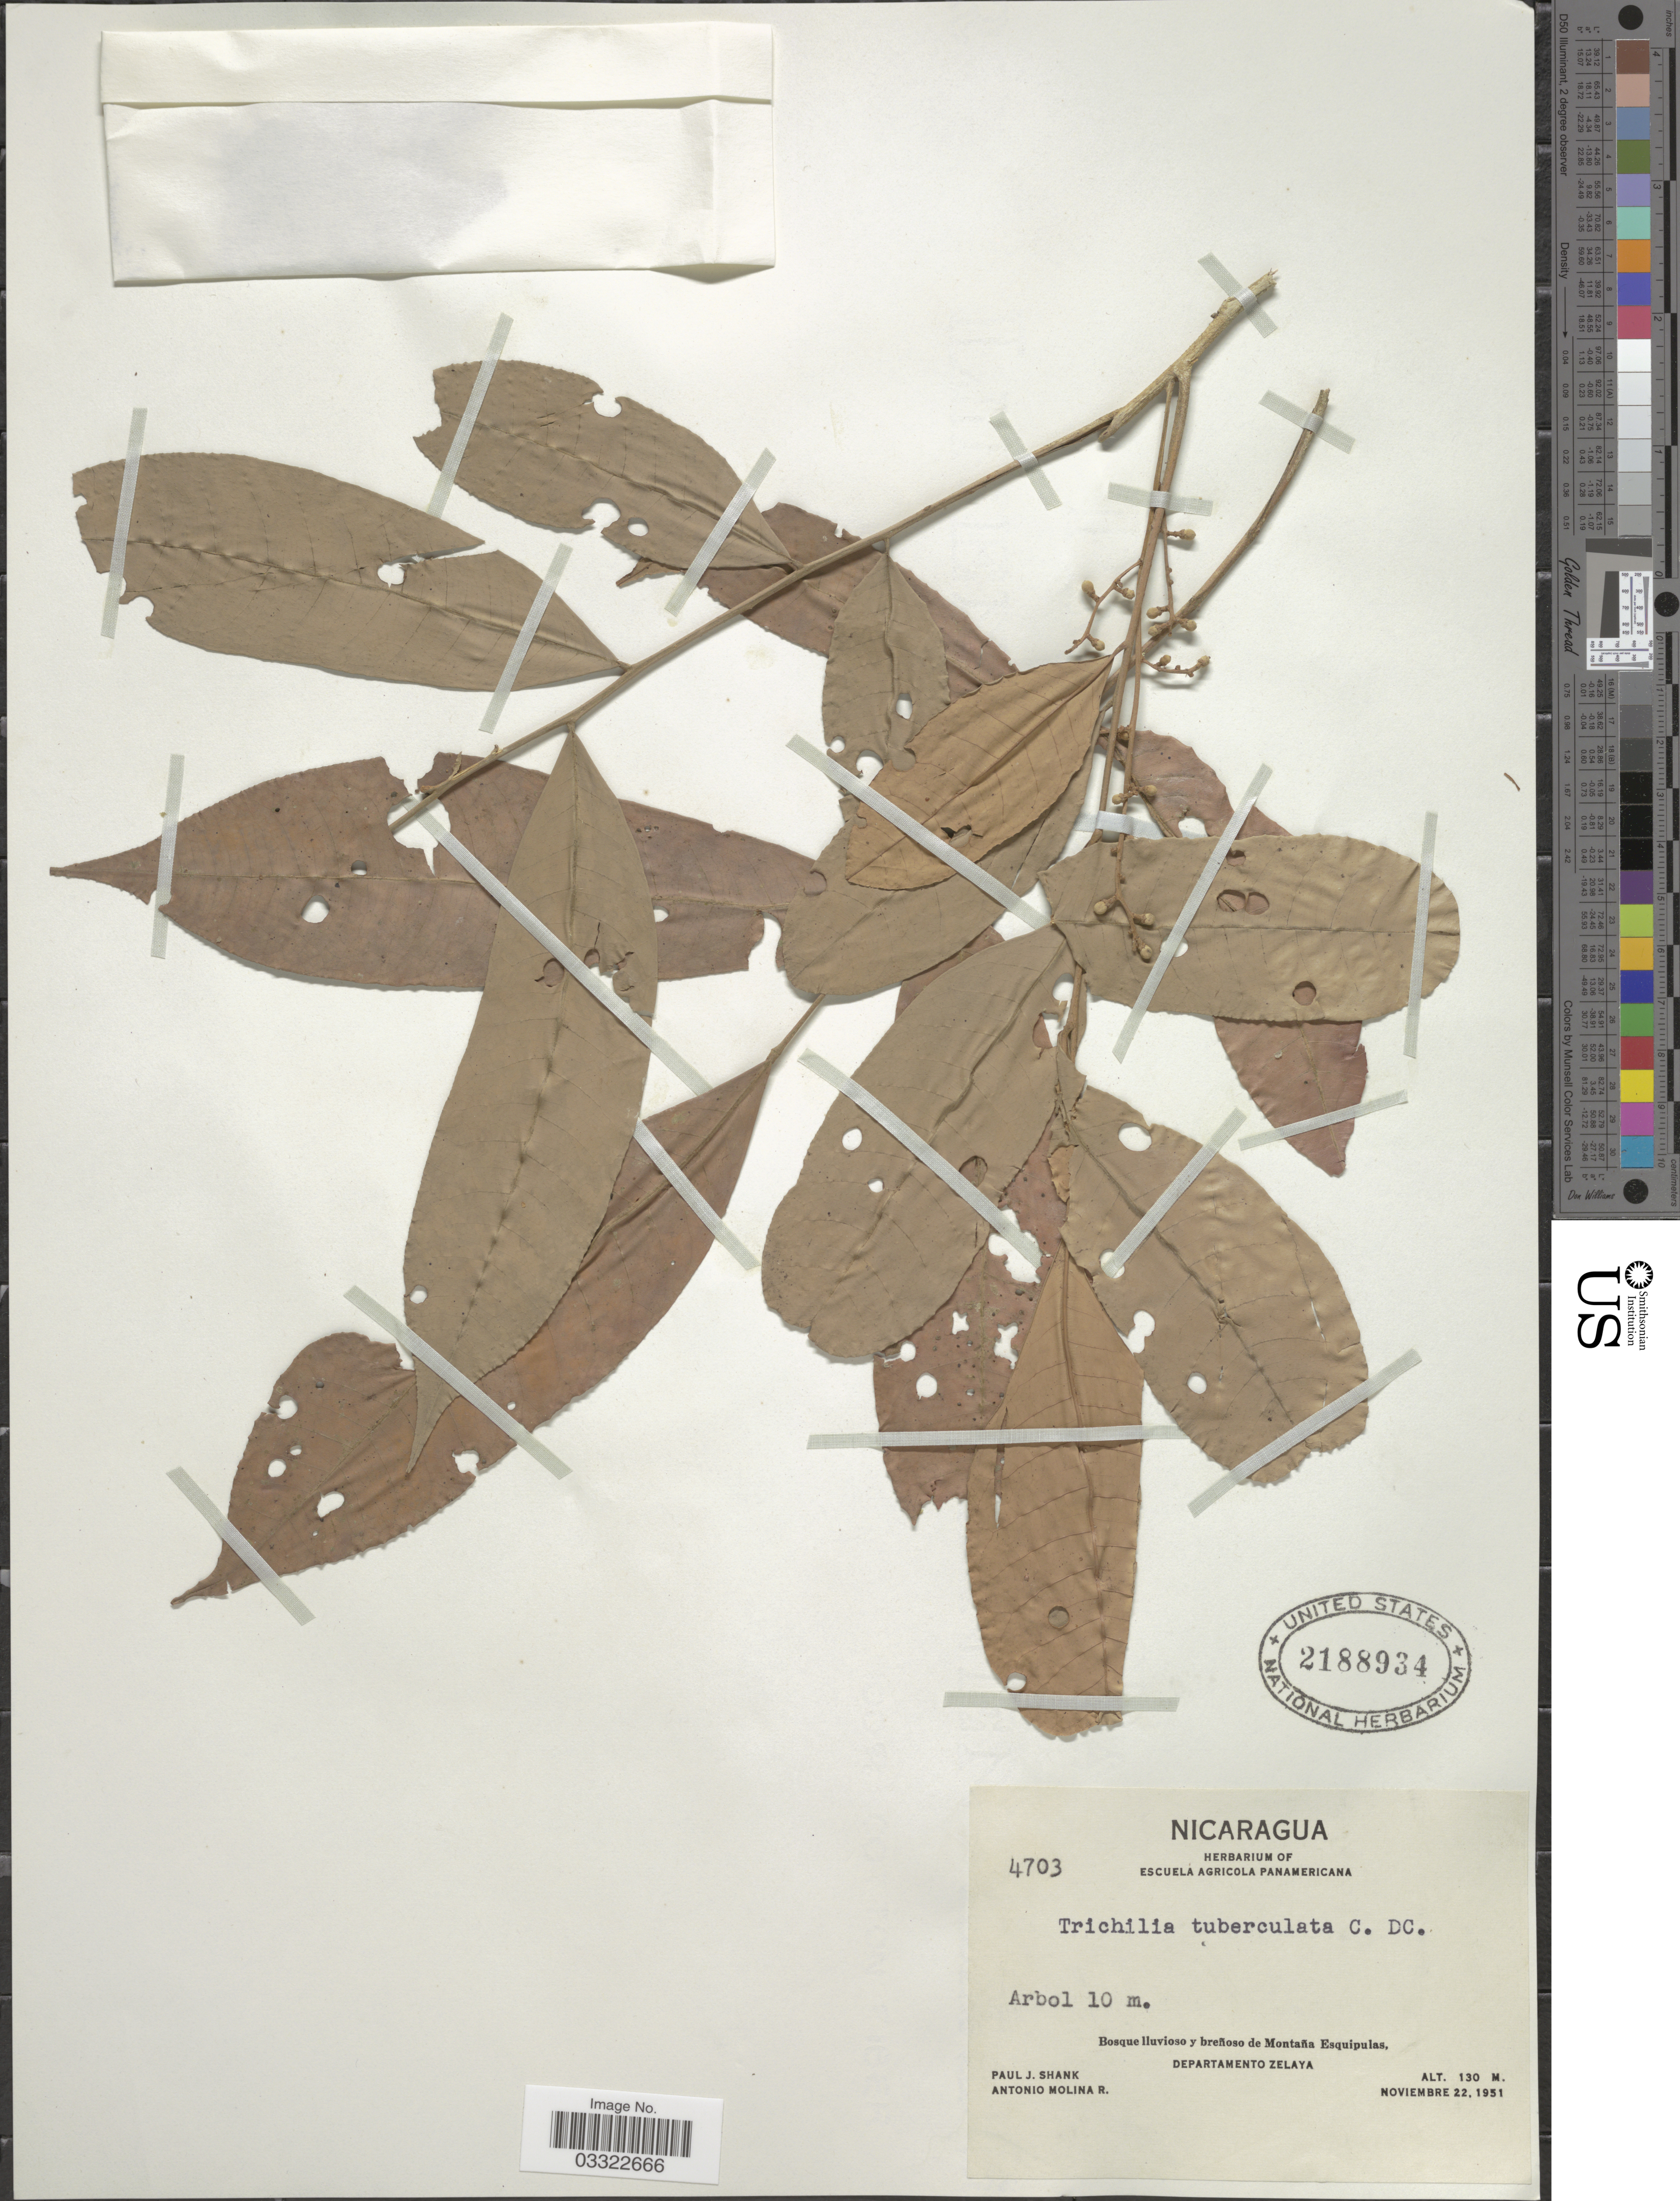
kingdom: Plantae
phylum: Tracheophyta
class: Magnoliopsida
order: Sapindales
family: Meliaceae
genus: Trichilia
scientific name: Trichilia tuberculata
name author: (Triana & Planch.) C. DC.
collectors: P. J. Shank & A. Molina R.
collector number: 4703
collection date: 1951-11-22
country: Nicaragua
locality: Bosque Iluvioso y breñoso de Montaña Esquipulas, Departamento Zelaya.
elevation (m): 130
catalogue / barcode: US 2188934